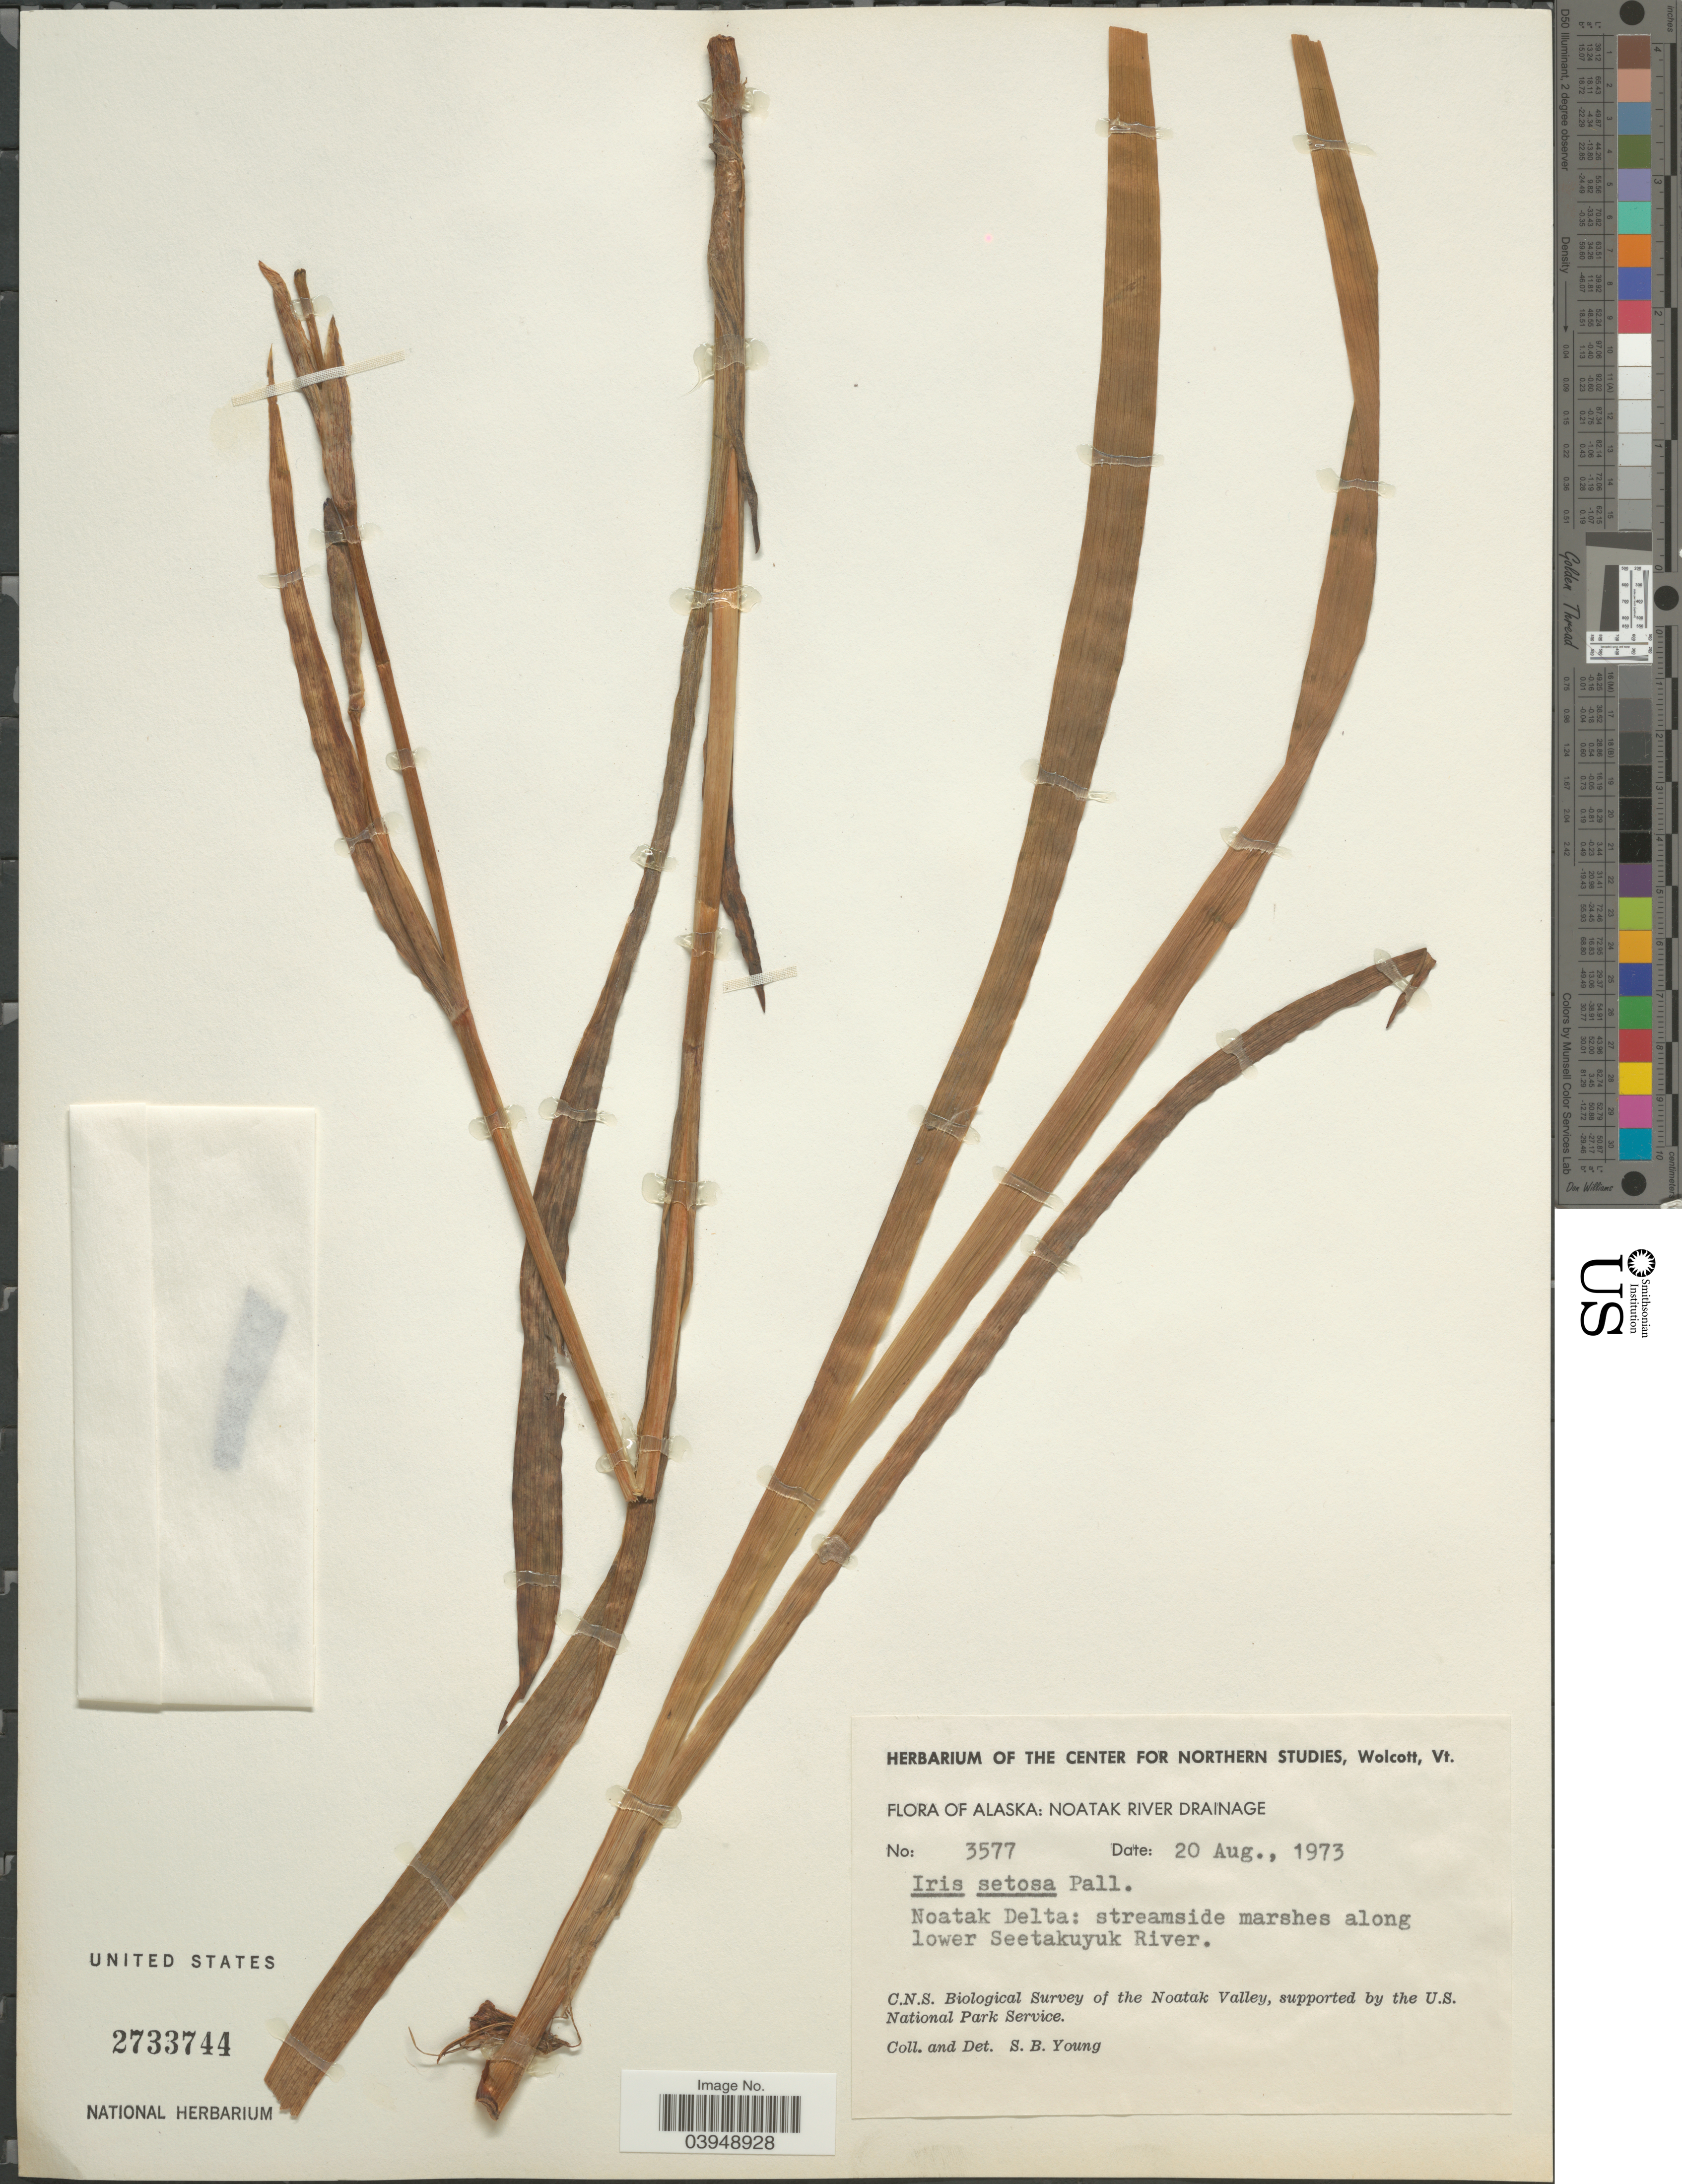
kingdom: Plantae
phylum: Tracheophyta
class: Liliopsida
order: Asparagales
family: Iridaceae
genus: Iris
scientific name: Iris setosa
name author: Pall. ex Link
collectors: S. Young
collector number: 3577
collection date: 1973-08-20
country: United States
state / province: Alaska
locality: Noatak River Drainage. Noatak Delta: streamside marshes along lower Seetakuyuk River.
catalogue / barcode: US 2733744